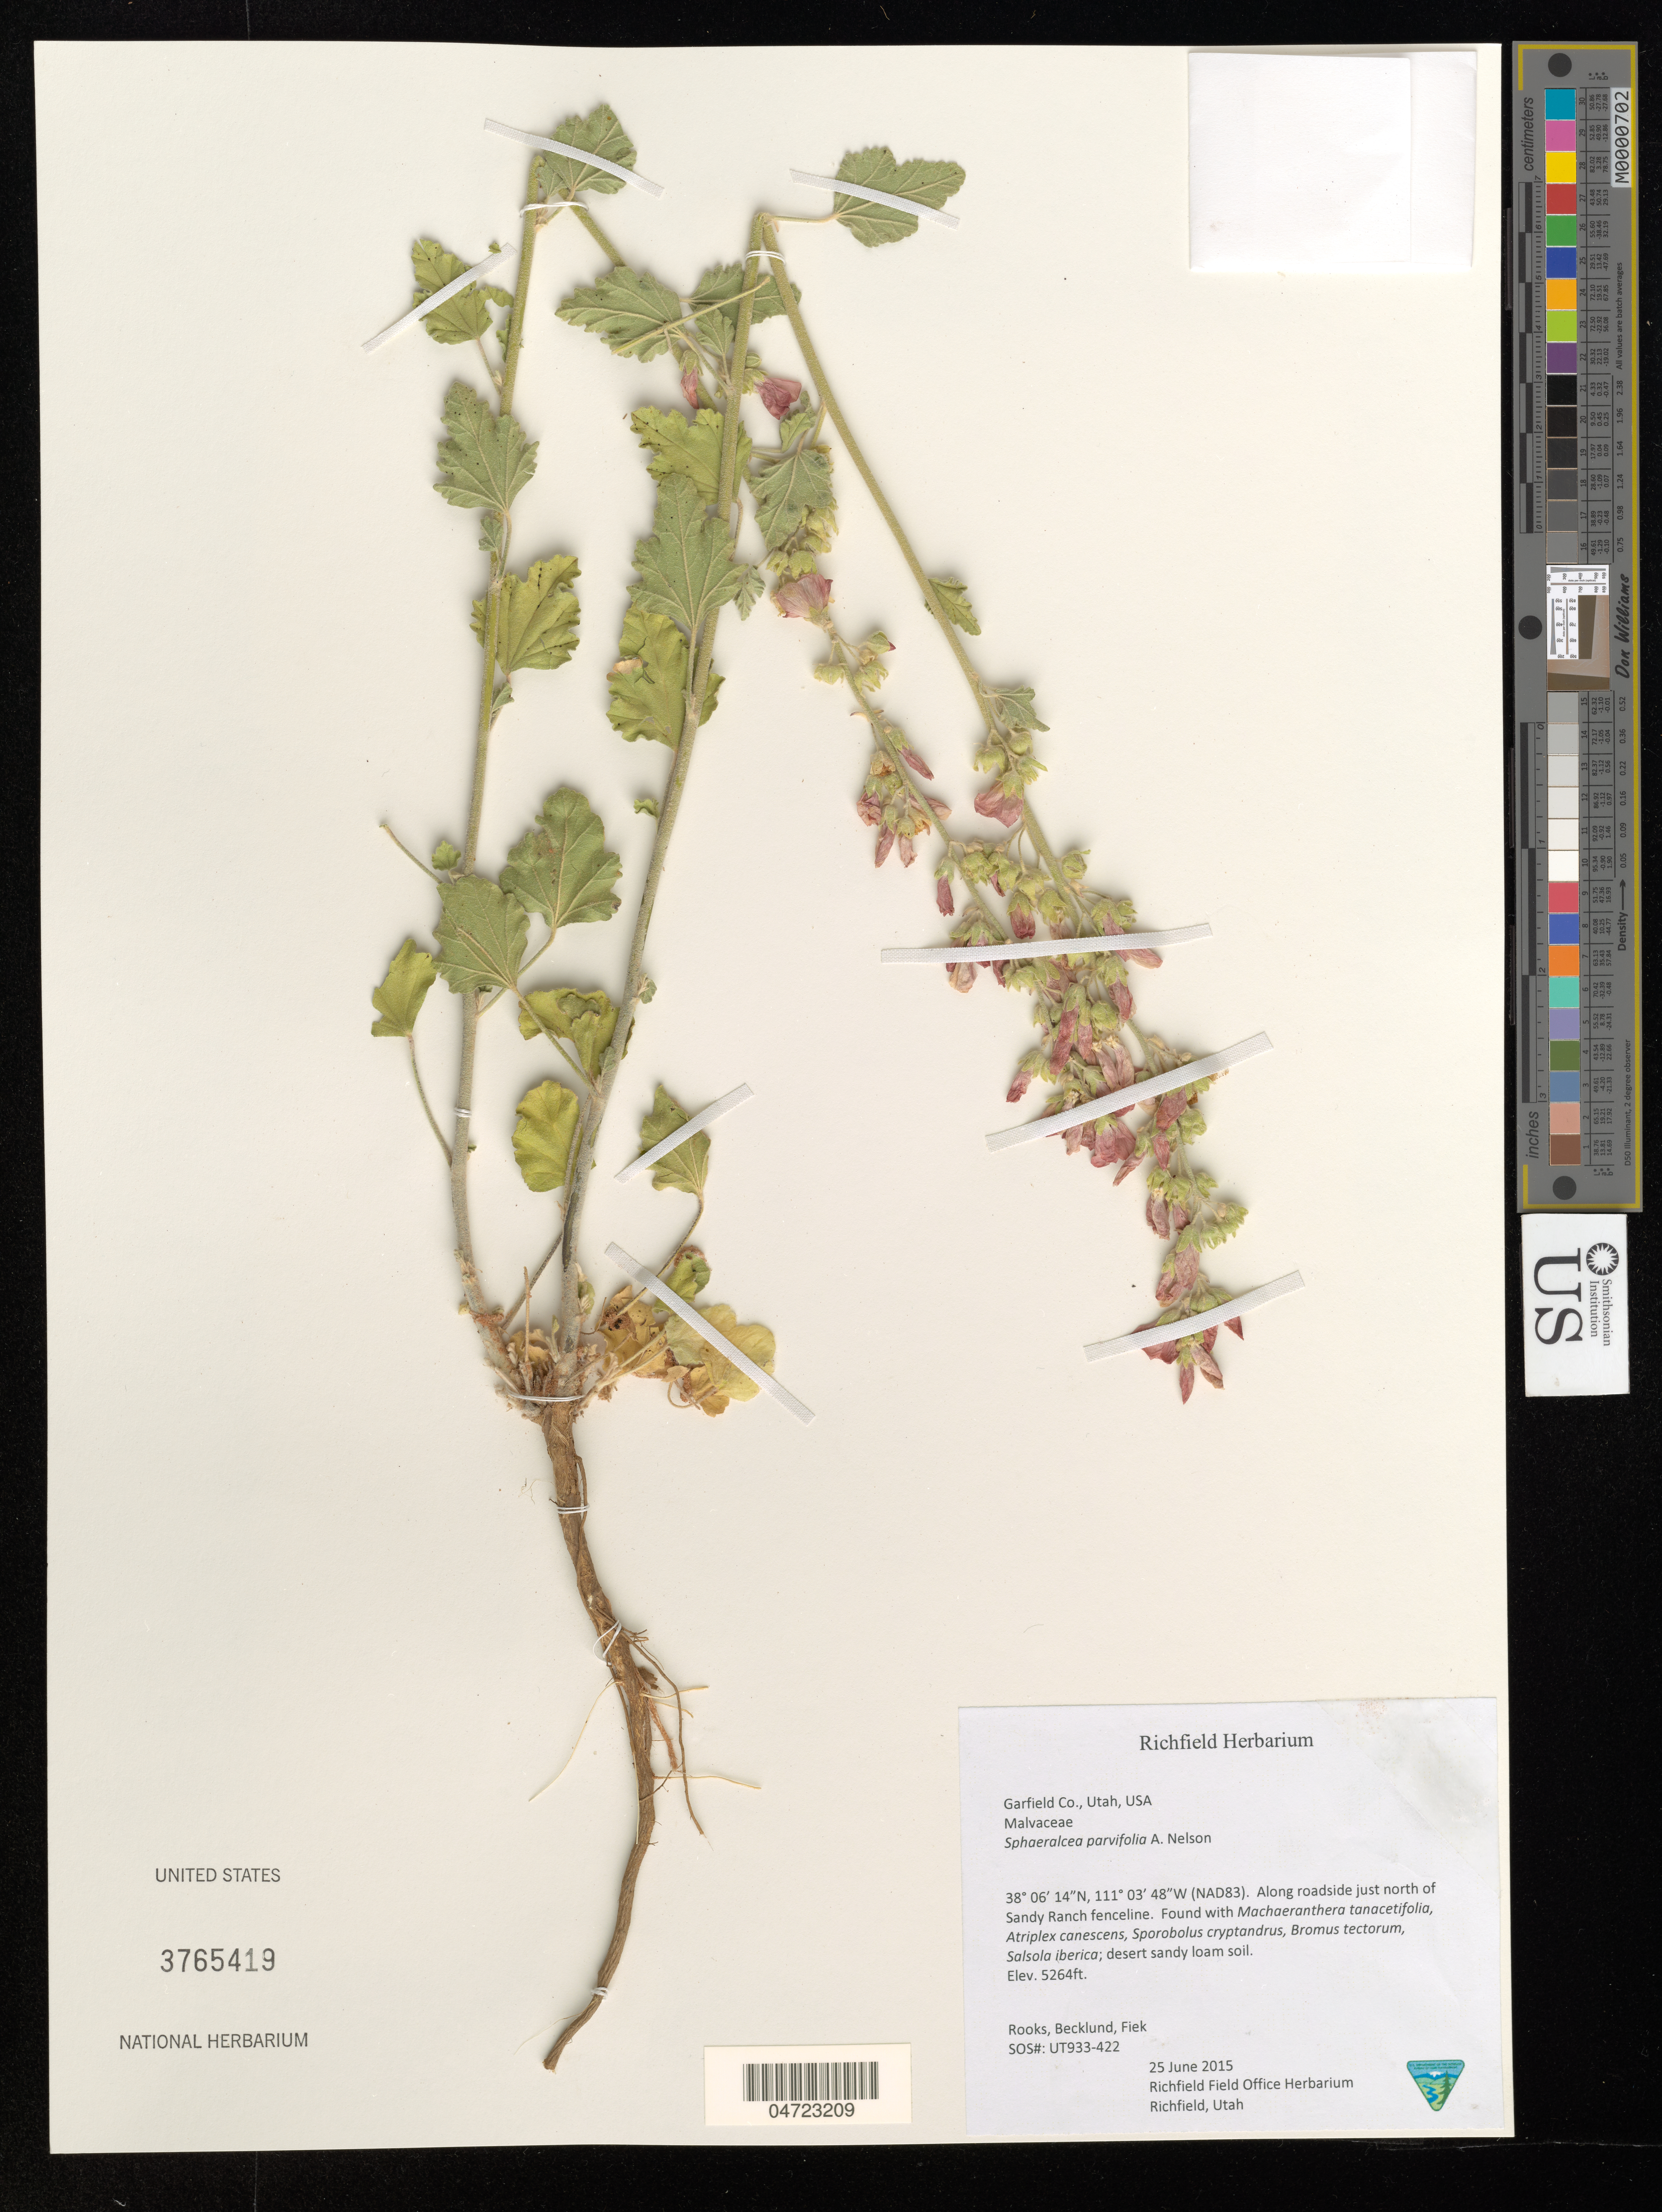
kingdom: Plantae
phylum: Tracheophyta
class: Polypodiopsida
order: Cyatheales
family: Cyatheaceae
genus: Sphaeropteris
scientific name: Sphaeropteris parvifolia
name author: (Holttum) R.M. Tryon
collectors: -. Rooks, -. Becklund & Fiek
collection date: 2015-06-25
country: United States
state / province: Utah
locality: (NAD83). Garfield Co. Along roadside just north of Sandy Ranch fenceline.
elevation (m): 1604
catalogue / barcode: US 3765419